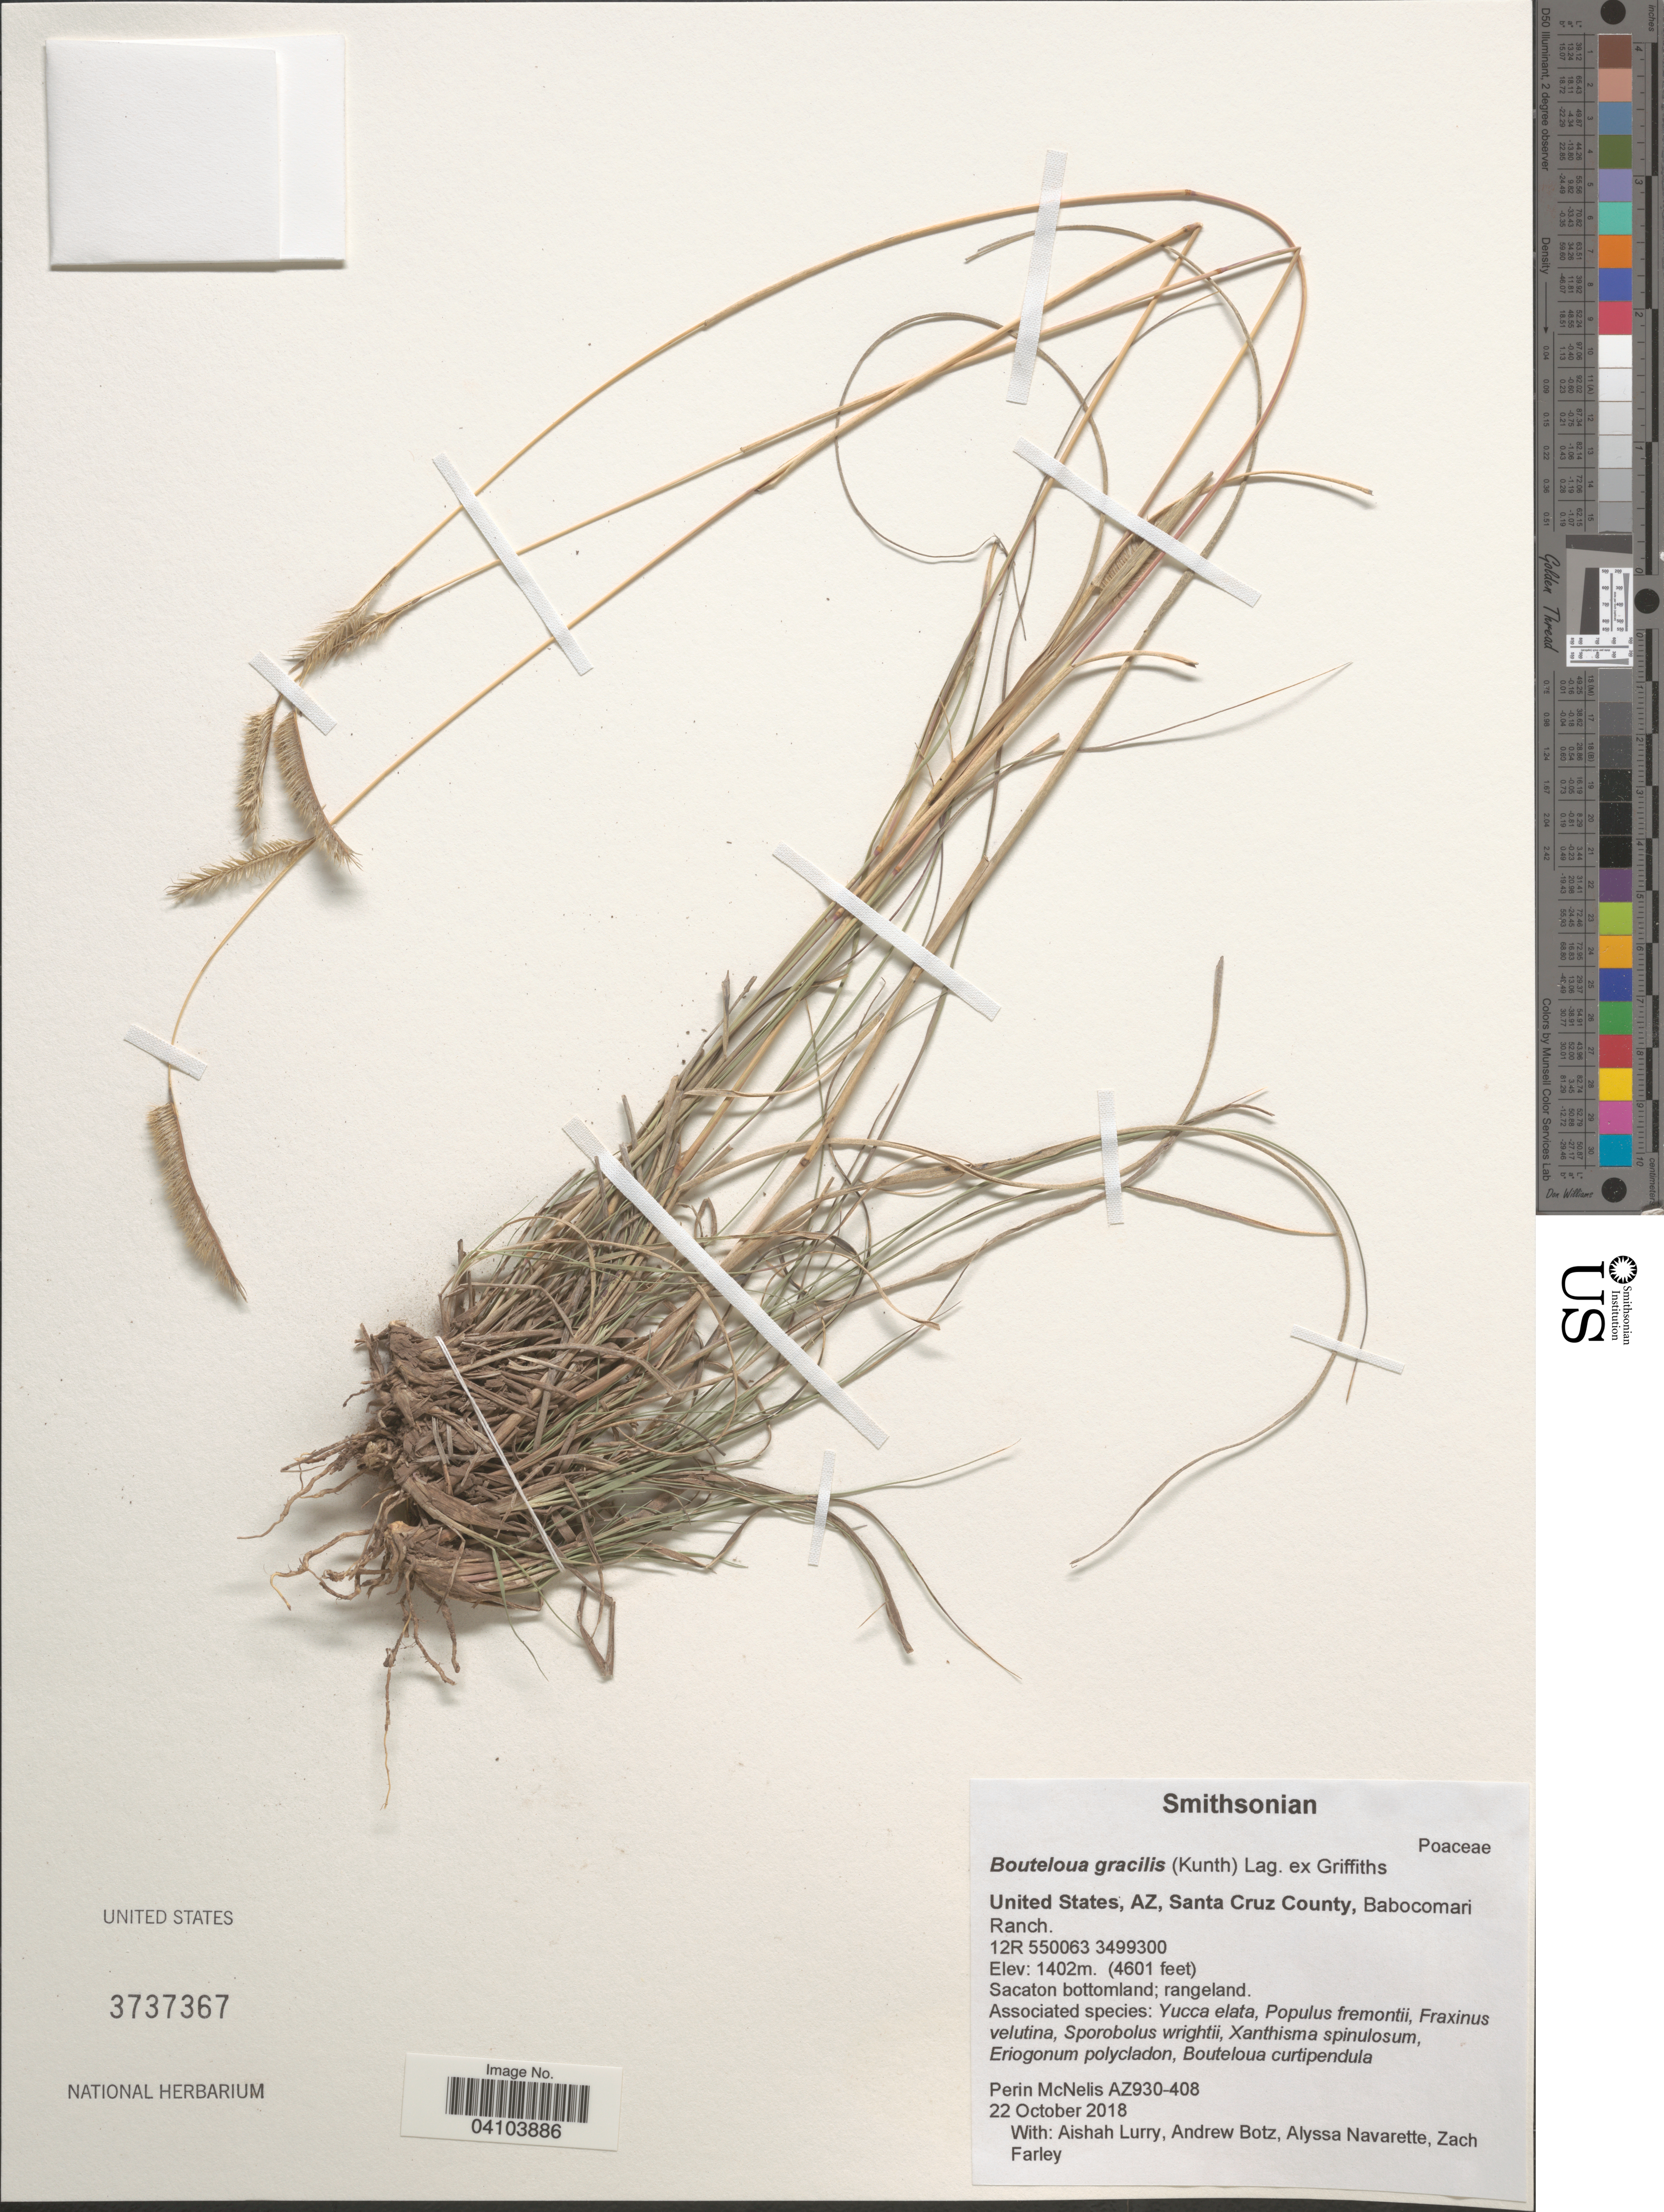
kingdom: Plantae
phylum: Tracheophyta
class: Liliopsida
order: Poales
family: Poaceae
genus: Bouteloua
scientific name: Bouteloua gracilis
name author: (Kunth) Lag. ex Griffiths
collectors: P. McNelis, A. Lurry, A. Botz, A. Navarette & Z. Farley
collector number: AZ930-408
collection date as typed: Transcribed d/m/y: 22/10/2018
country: United States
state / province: Arizona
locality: Santa Cruz County, Babocomari Ranch. 12R 550063 3499300.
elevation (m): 1402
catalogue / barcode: US 3737367